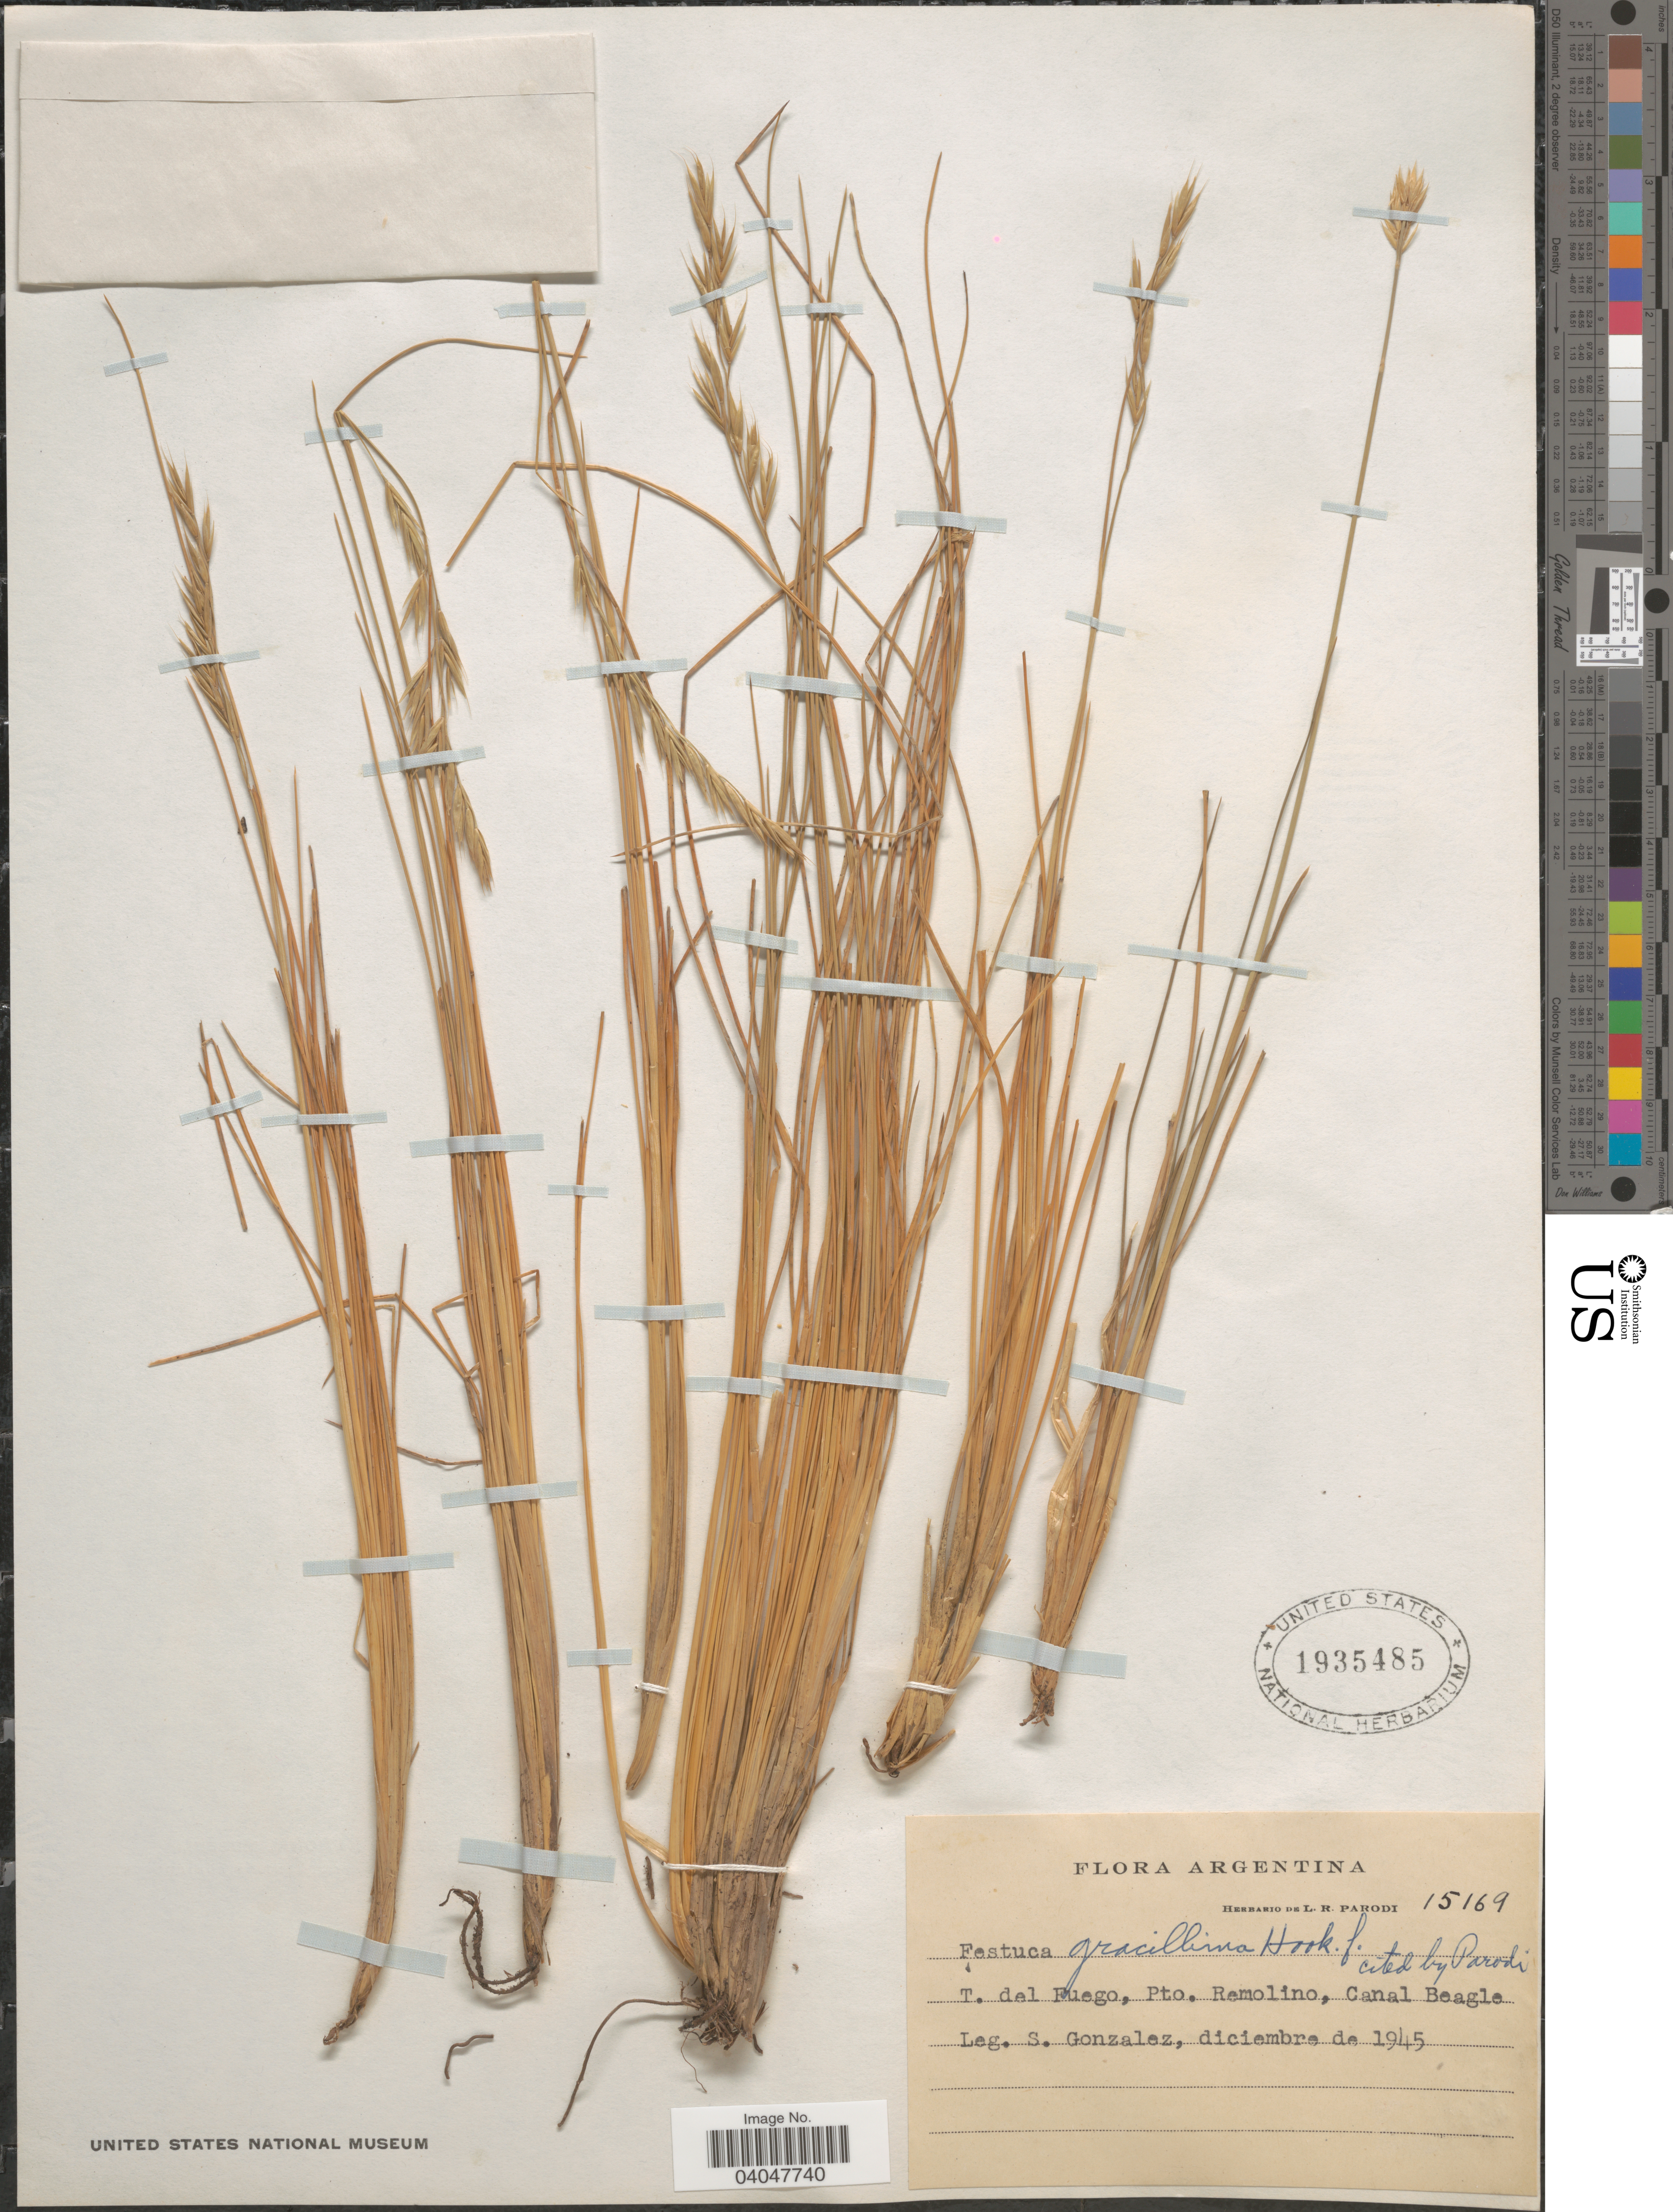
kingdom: Plantae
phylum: Tracheophyta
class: Liliopsida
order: Poales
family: Poaceae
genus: Festuca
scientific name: Festuca gracillima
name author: Hook. f.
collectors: S. Gonzalez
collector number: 15169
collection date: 1945-12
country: Argentina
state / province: Tierra del Fuego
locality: T. del Fuego, Pto. Remolino, Canal Beagle.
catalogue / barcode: US 1935485